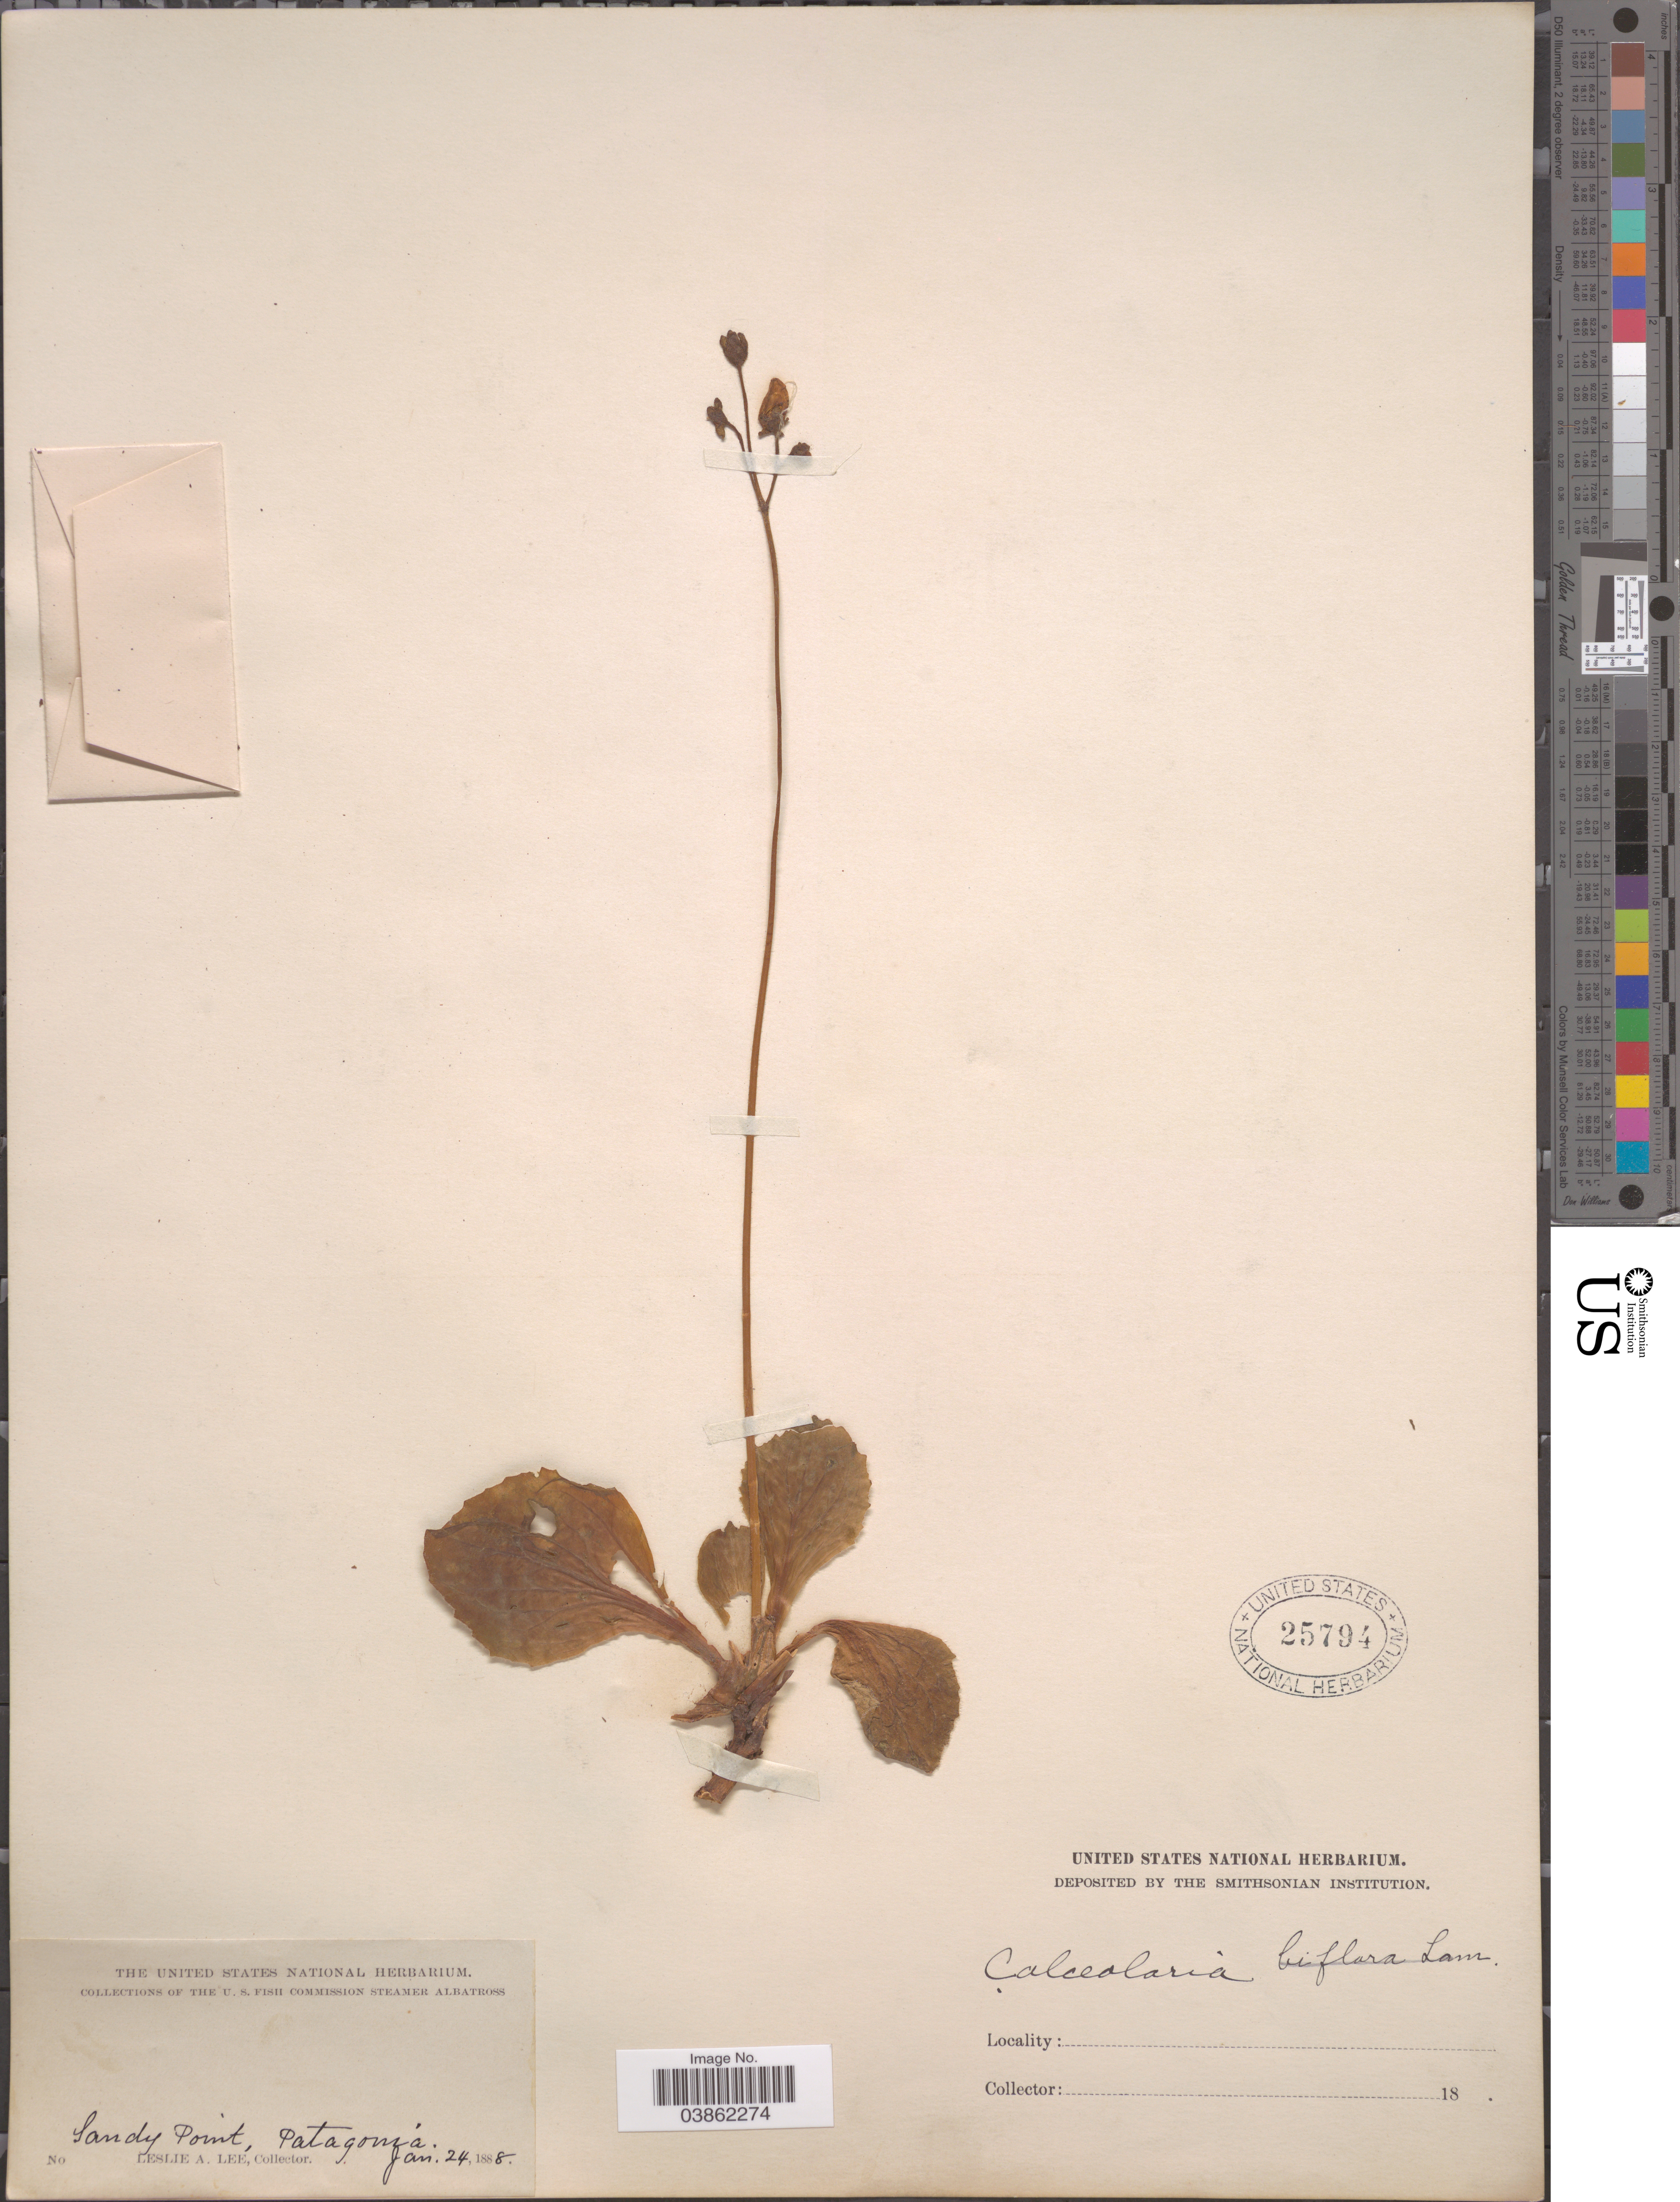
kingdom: Plantae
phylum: Tracheophyta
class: Magnoliopsida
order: Lamiales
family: Calceolariaceae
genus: Calceolaria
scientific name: Calceolaria sp.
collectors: L. Lee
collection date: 1888-01-24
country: Chile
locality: Sandy Point, Patagonia.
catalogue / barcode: US 25794